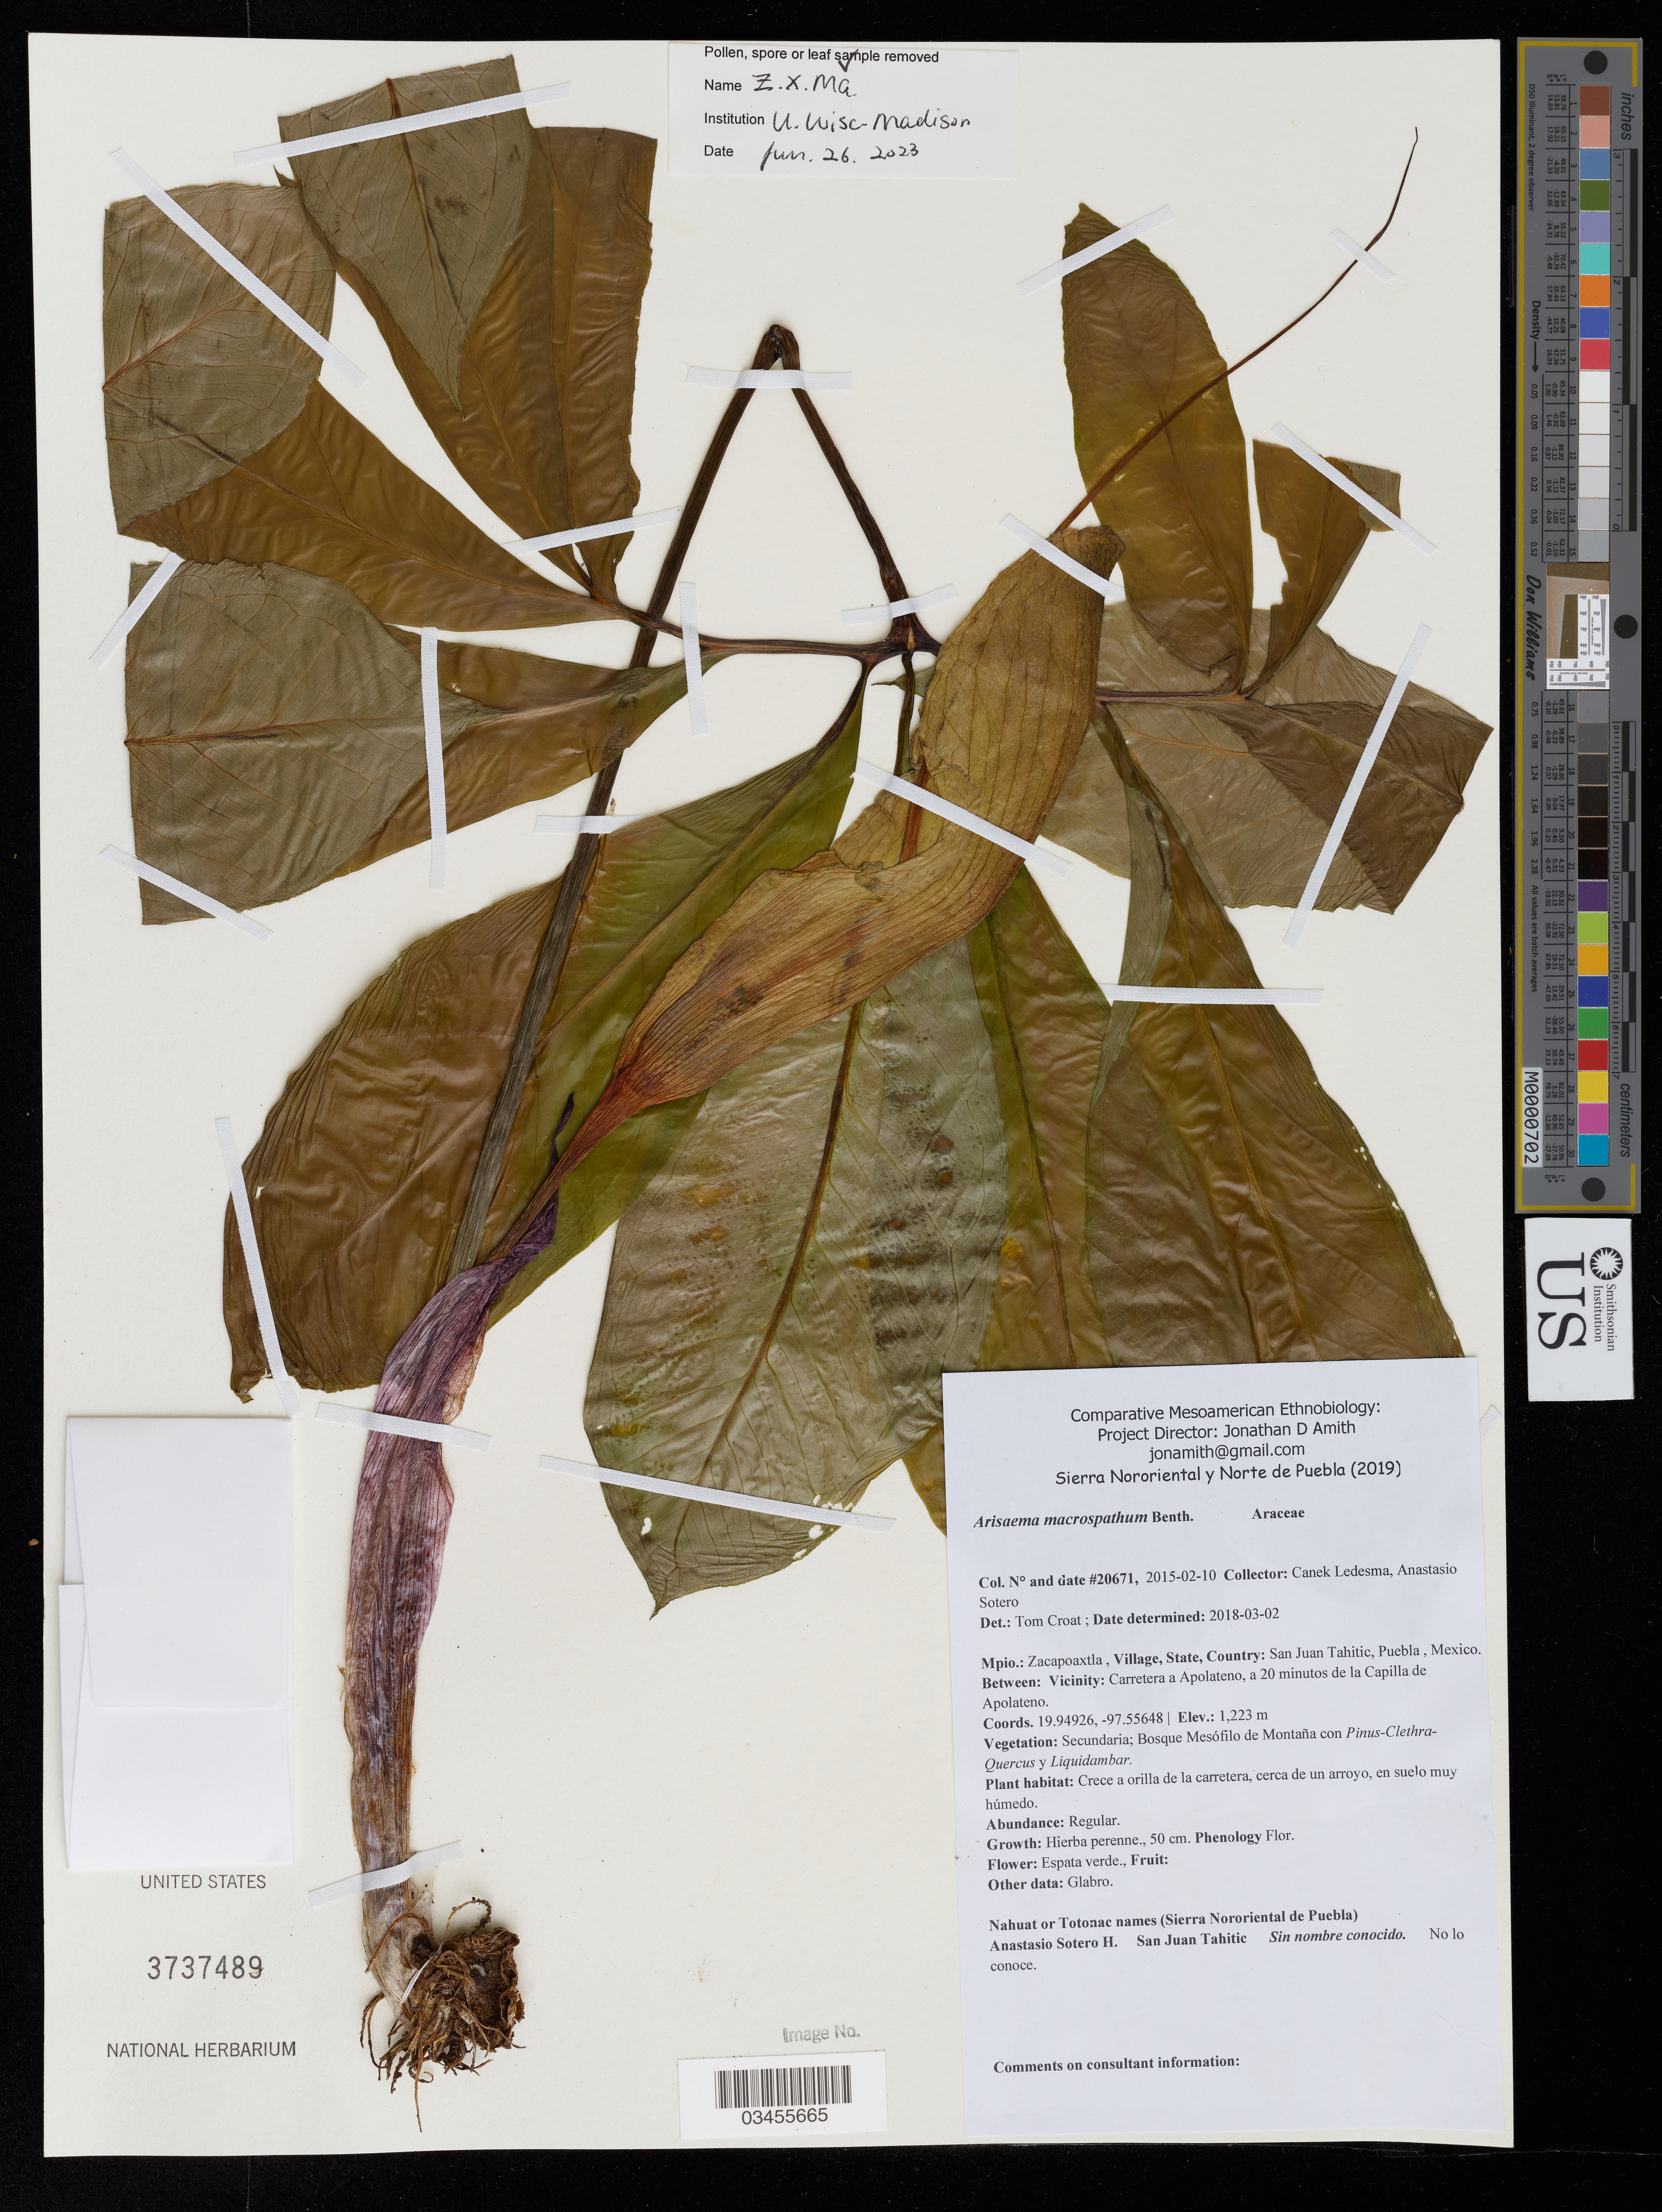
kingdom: Plantae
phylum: Tracheophyta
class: Liliopsida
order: Alismatales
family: Araceae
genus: Arisaema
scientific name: Arisaema macrospathum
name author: Benth.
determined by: Croat, Thomas B., Missouri Botanical Garden (MO)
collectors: Canek Ledesma C. & A. Sotero H.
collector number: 20671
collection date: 2015-02-10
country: México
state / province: Puebla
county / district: Zacapoaxtla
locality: PUEBLO: San Juan Tahitic; LOCALIDAD EXACTA: Carretera a Apolateno, a 20 minutos de la Capilla de Apolateno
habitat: Bosque mesófilo de montaña con Pinus-Clethra-Quercus y Liquidambar | Crece a orilla de la carretera, cerca de un arroyo, en suelo muy húmedo.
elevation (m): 1223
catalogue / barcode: US 3737489